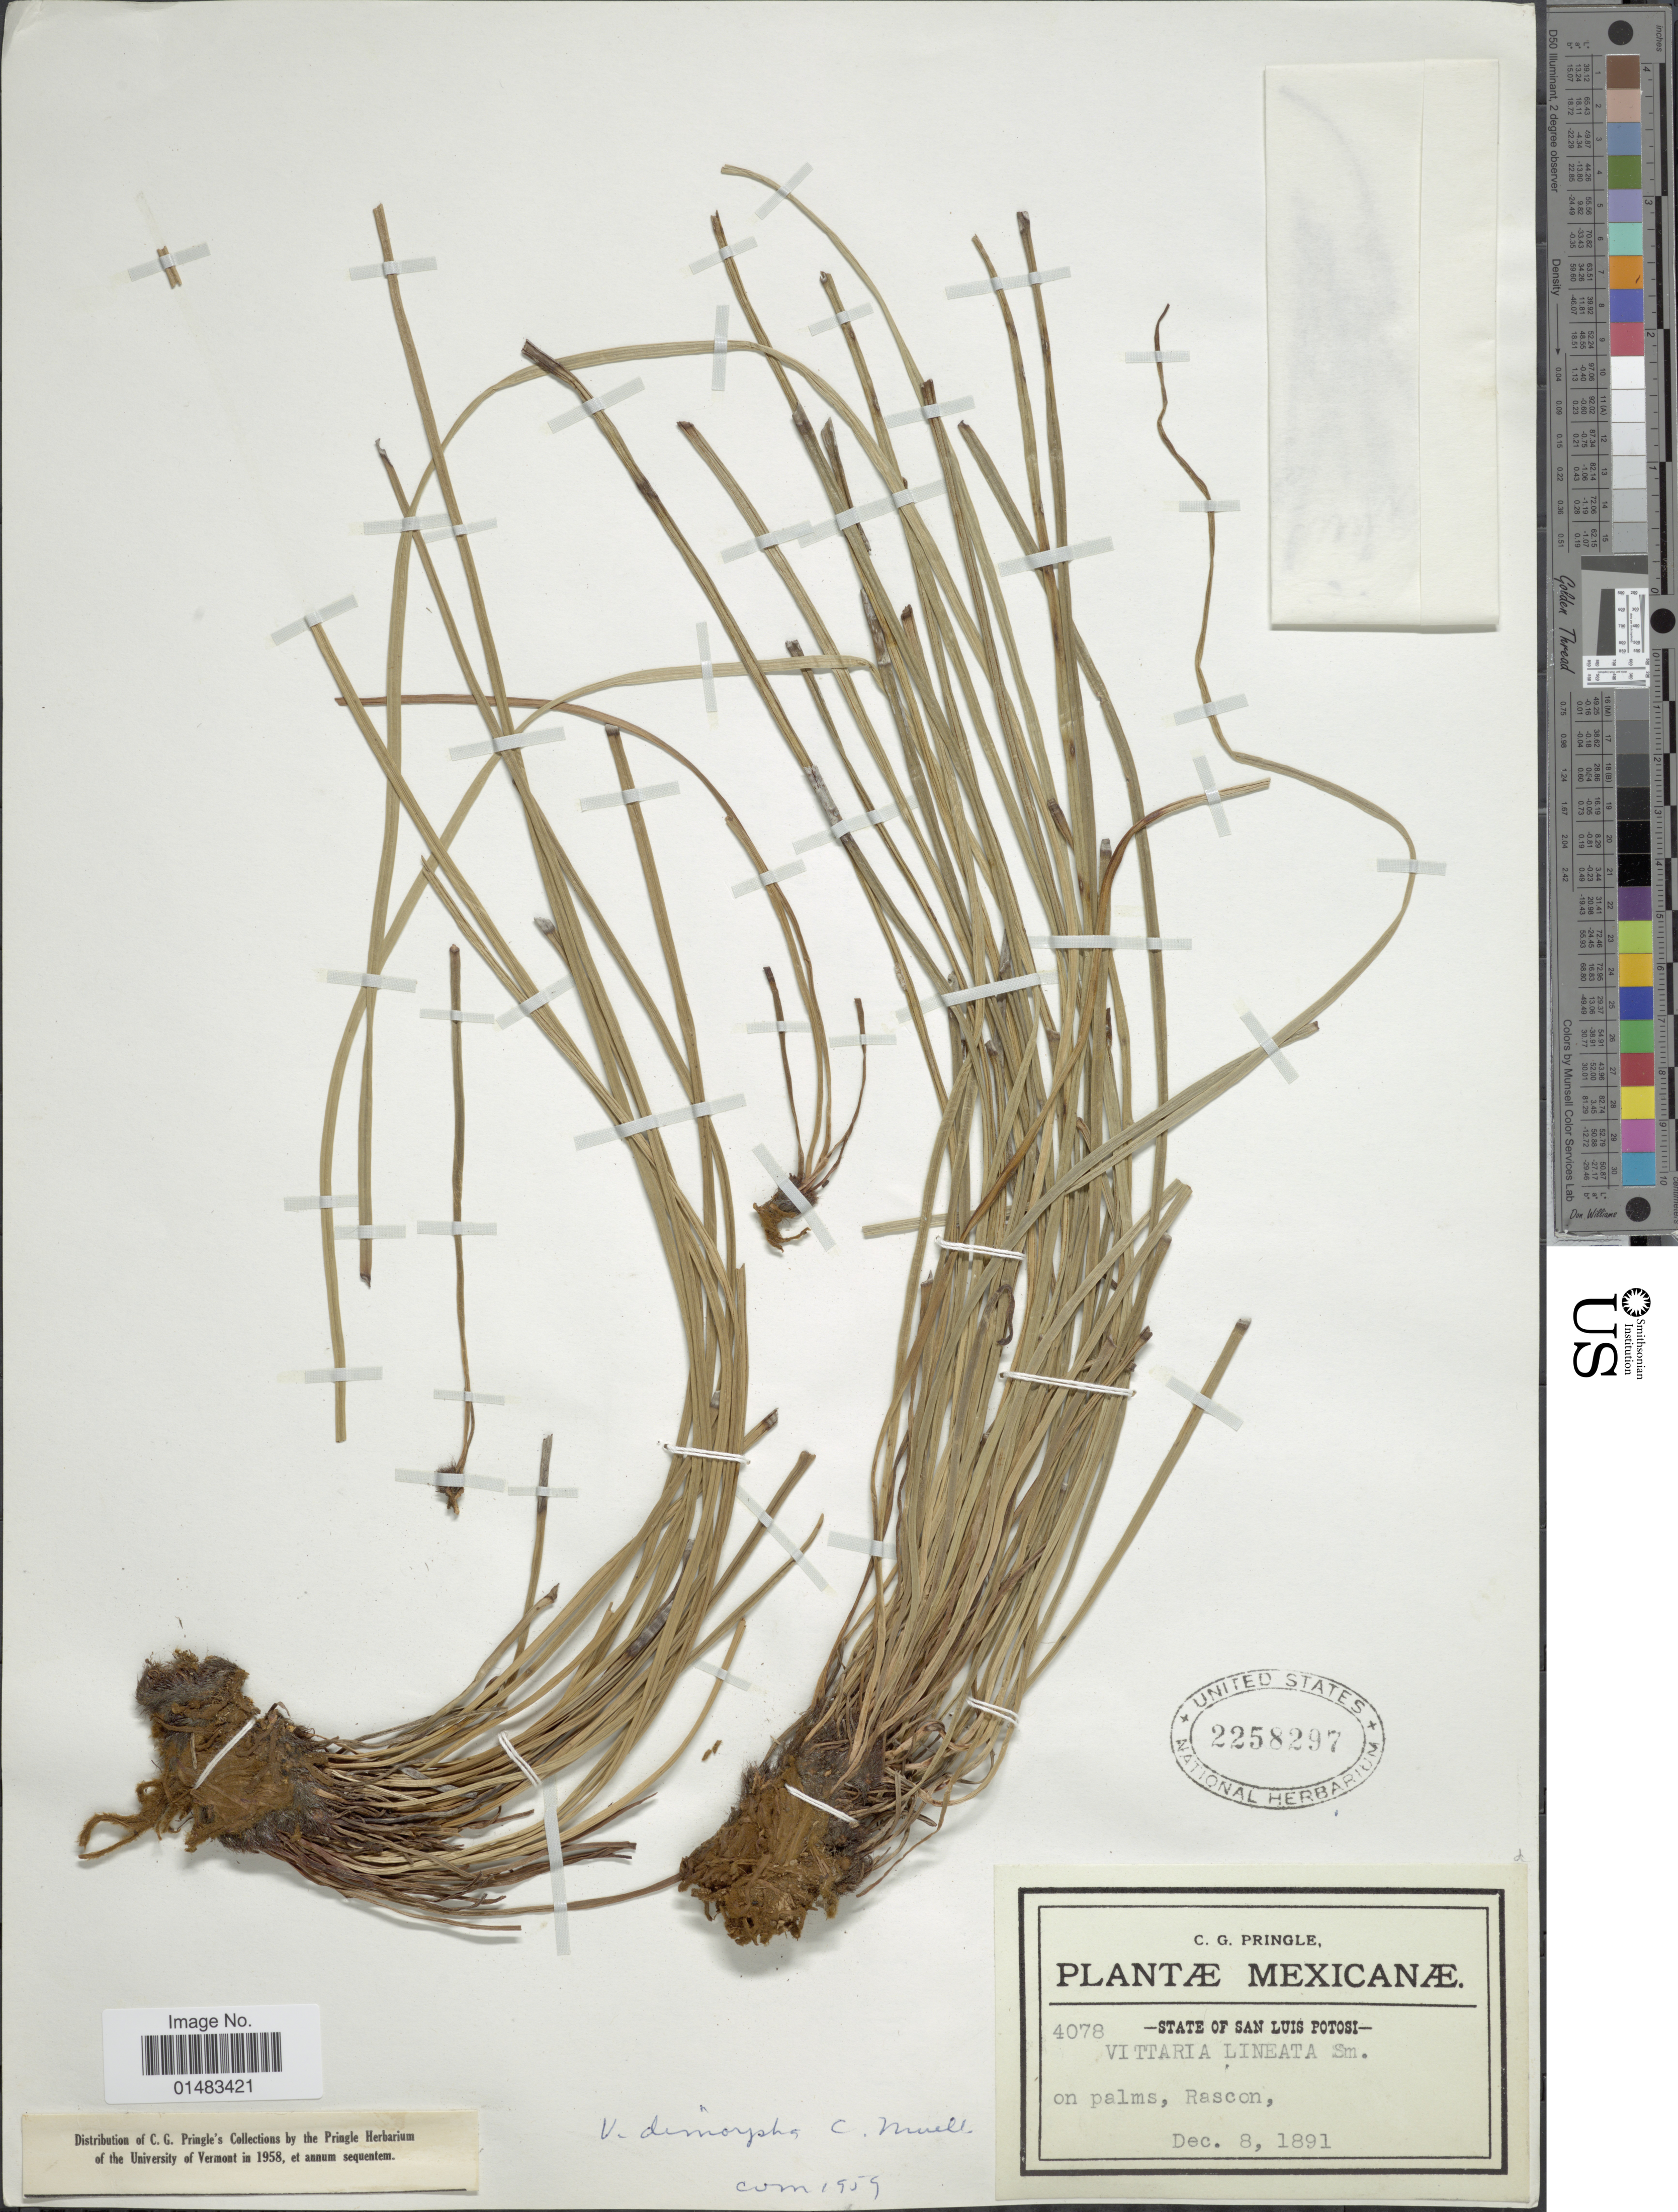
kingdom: Plantae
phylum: Tracheophyta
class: Polypodiopsida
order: Polypodiales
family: Pteridaceae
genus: Vittaria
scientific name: Vittaria dimorpha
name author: K. Müller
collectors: C. G. Pringle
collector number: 4078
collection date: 1891-12-08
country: Mexico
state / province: San Luis Potosí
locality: On palms, Rascon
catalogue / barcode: US 2258297